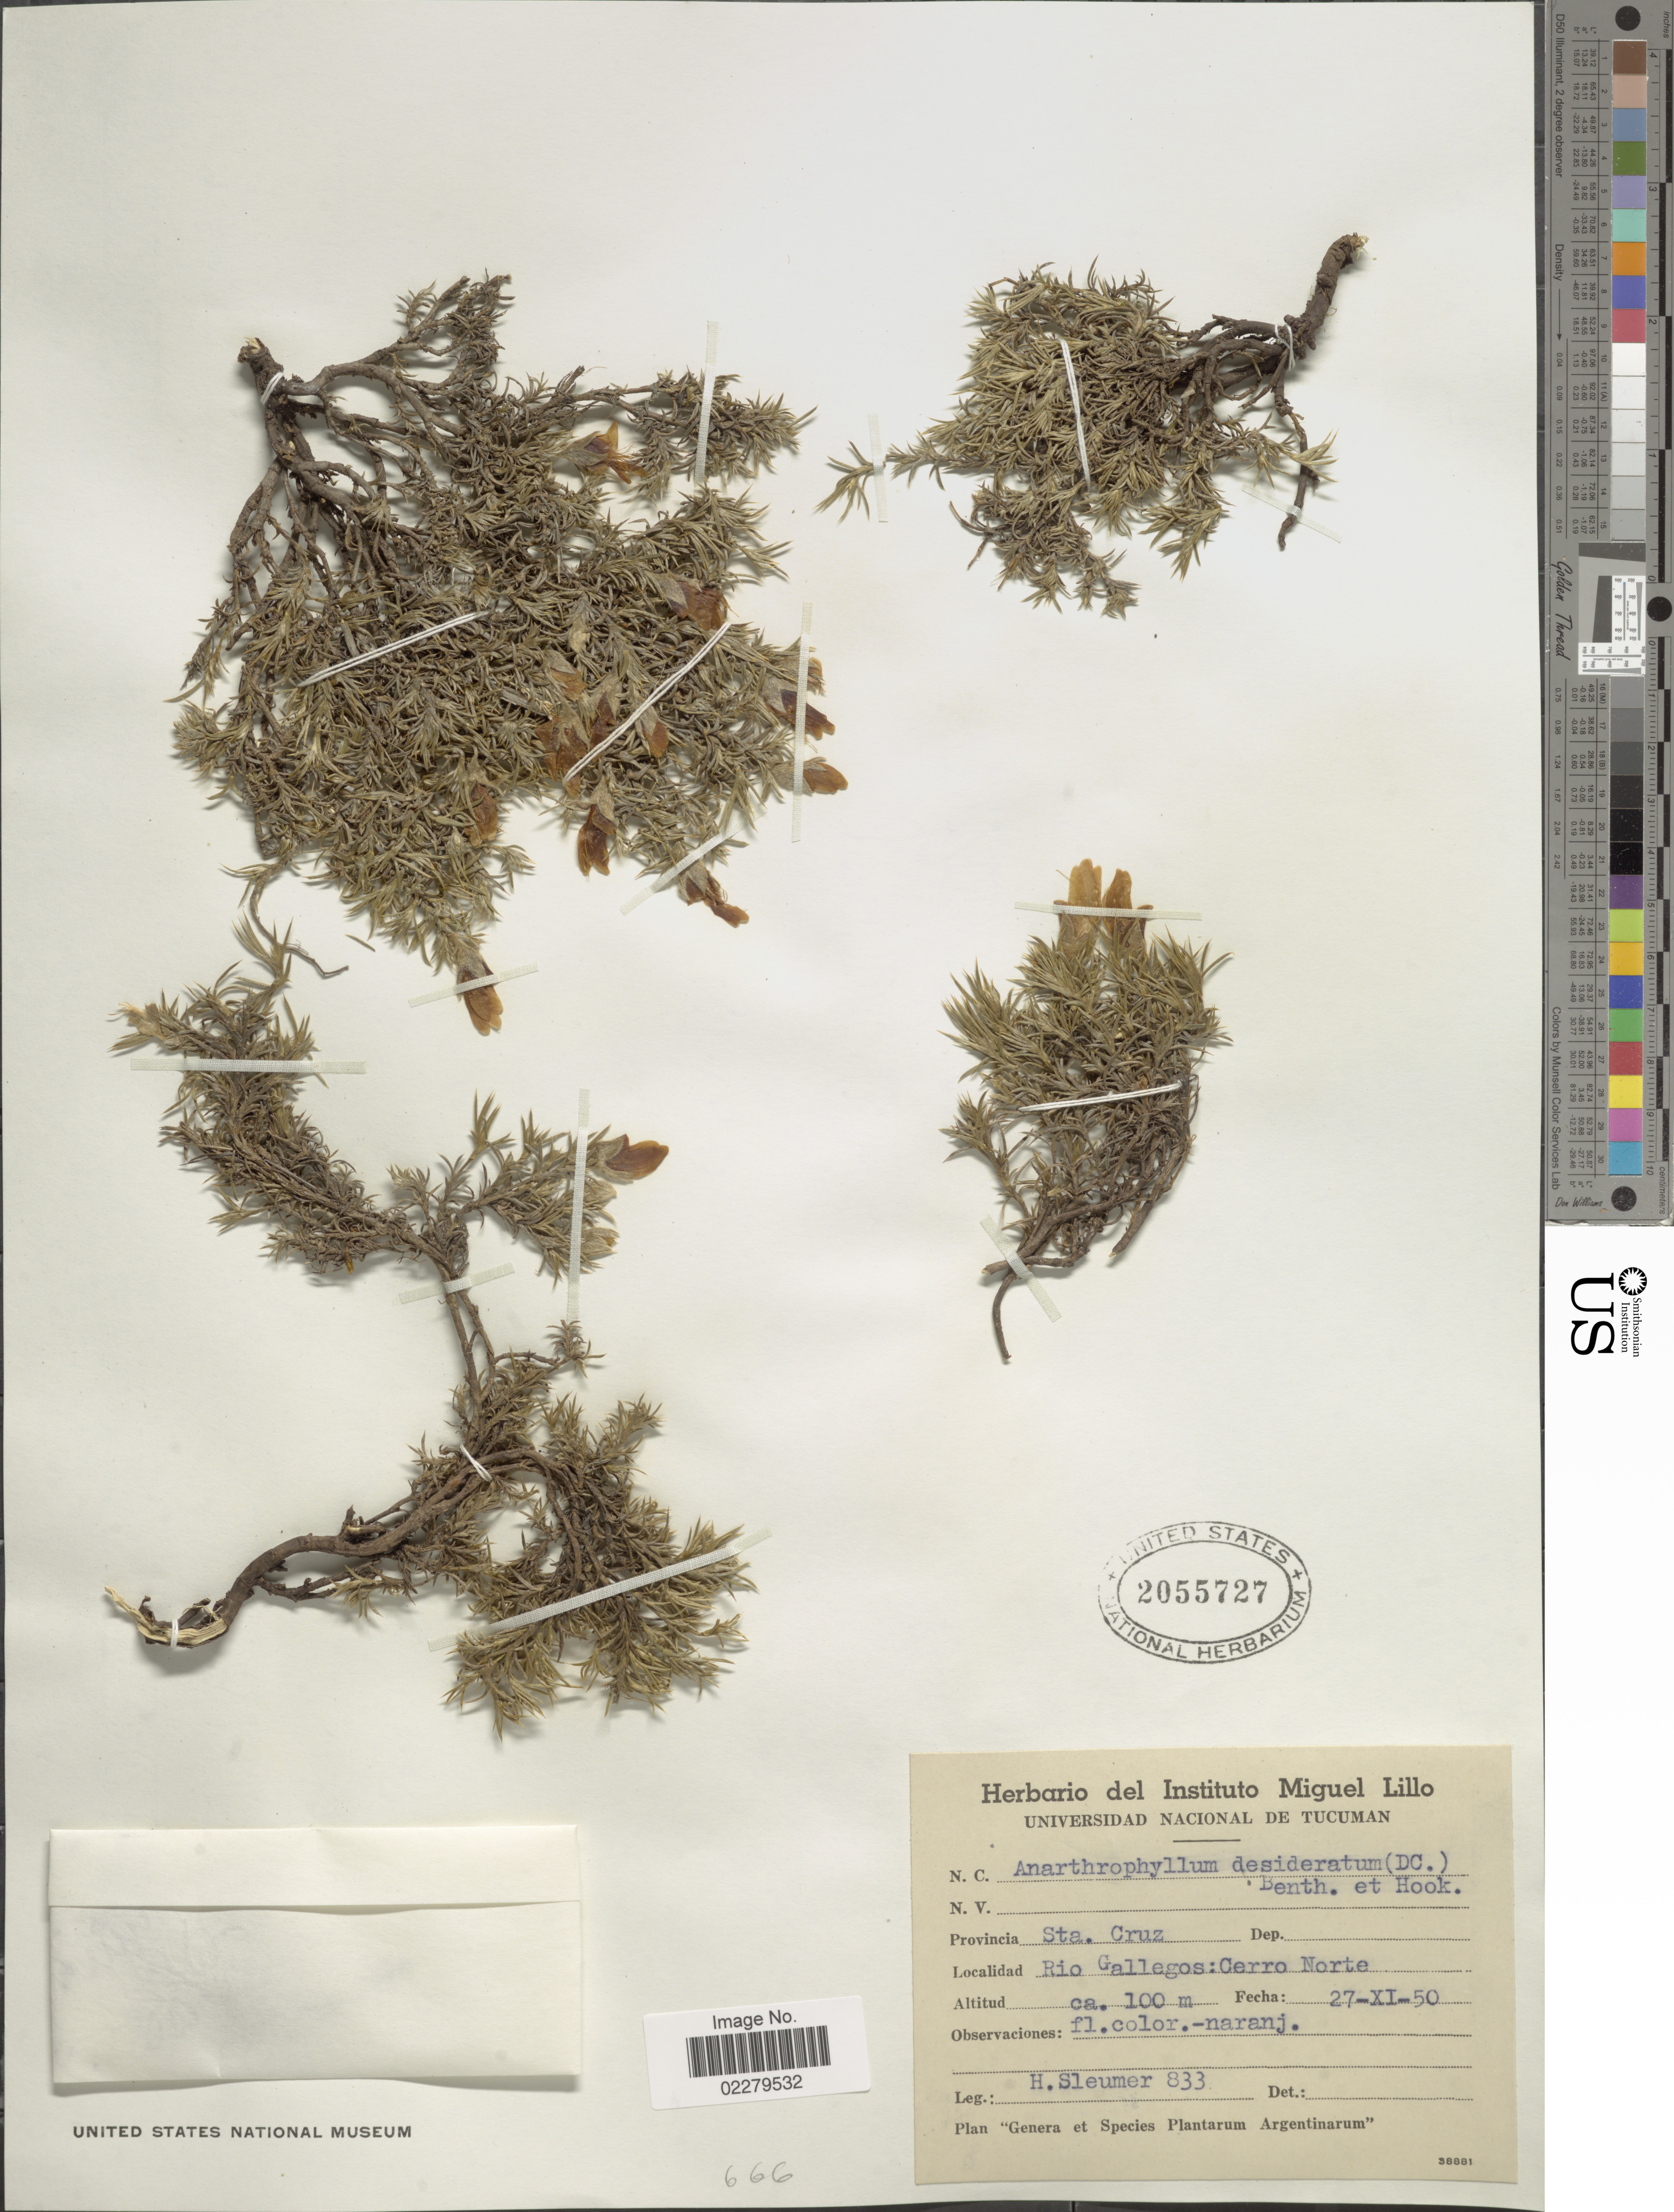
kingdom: Plantae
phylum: Tracheophyta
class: Magnoliopsida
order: Fabales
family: Fabaceae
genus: Anarthrophyllum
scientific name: Anarthrophyllum desideratum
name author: (DC.) Benth.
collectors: H. O. Sleumer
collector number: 833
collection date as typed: Transcribed d/m/y: 27/11/50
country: Argentina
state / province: Santa Cruz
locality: Prov. Sta. Cruz. Rio Gallegos: Cerro Norte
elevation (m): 100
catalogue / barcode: US 2055727